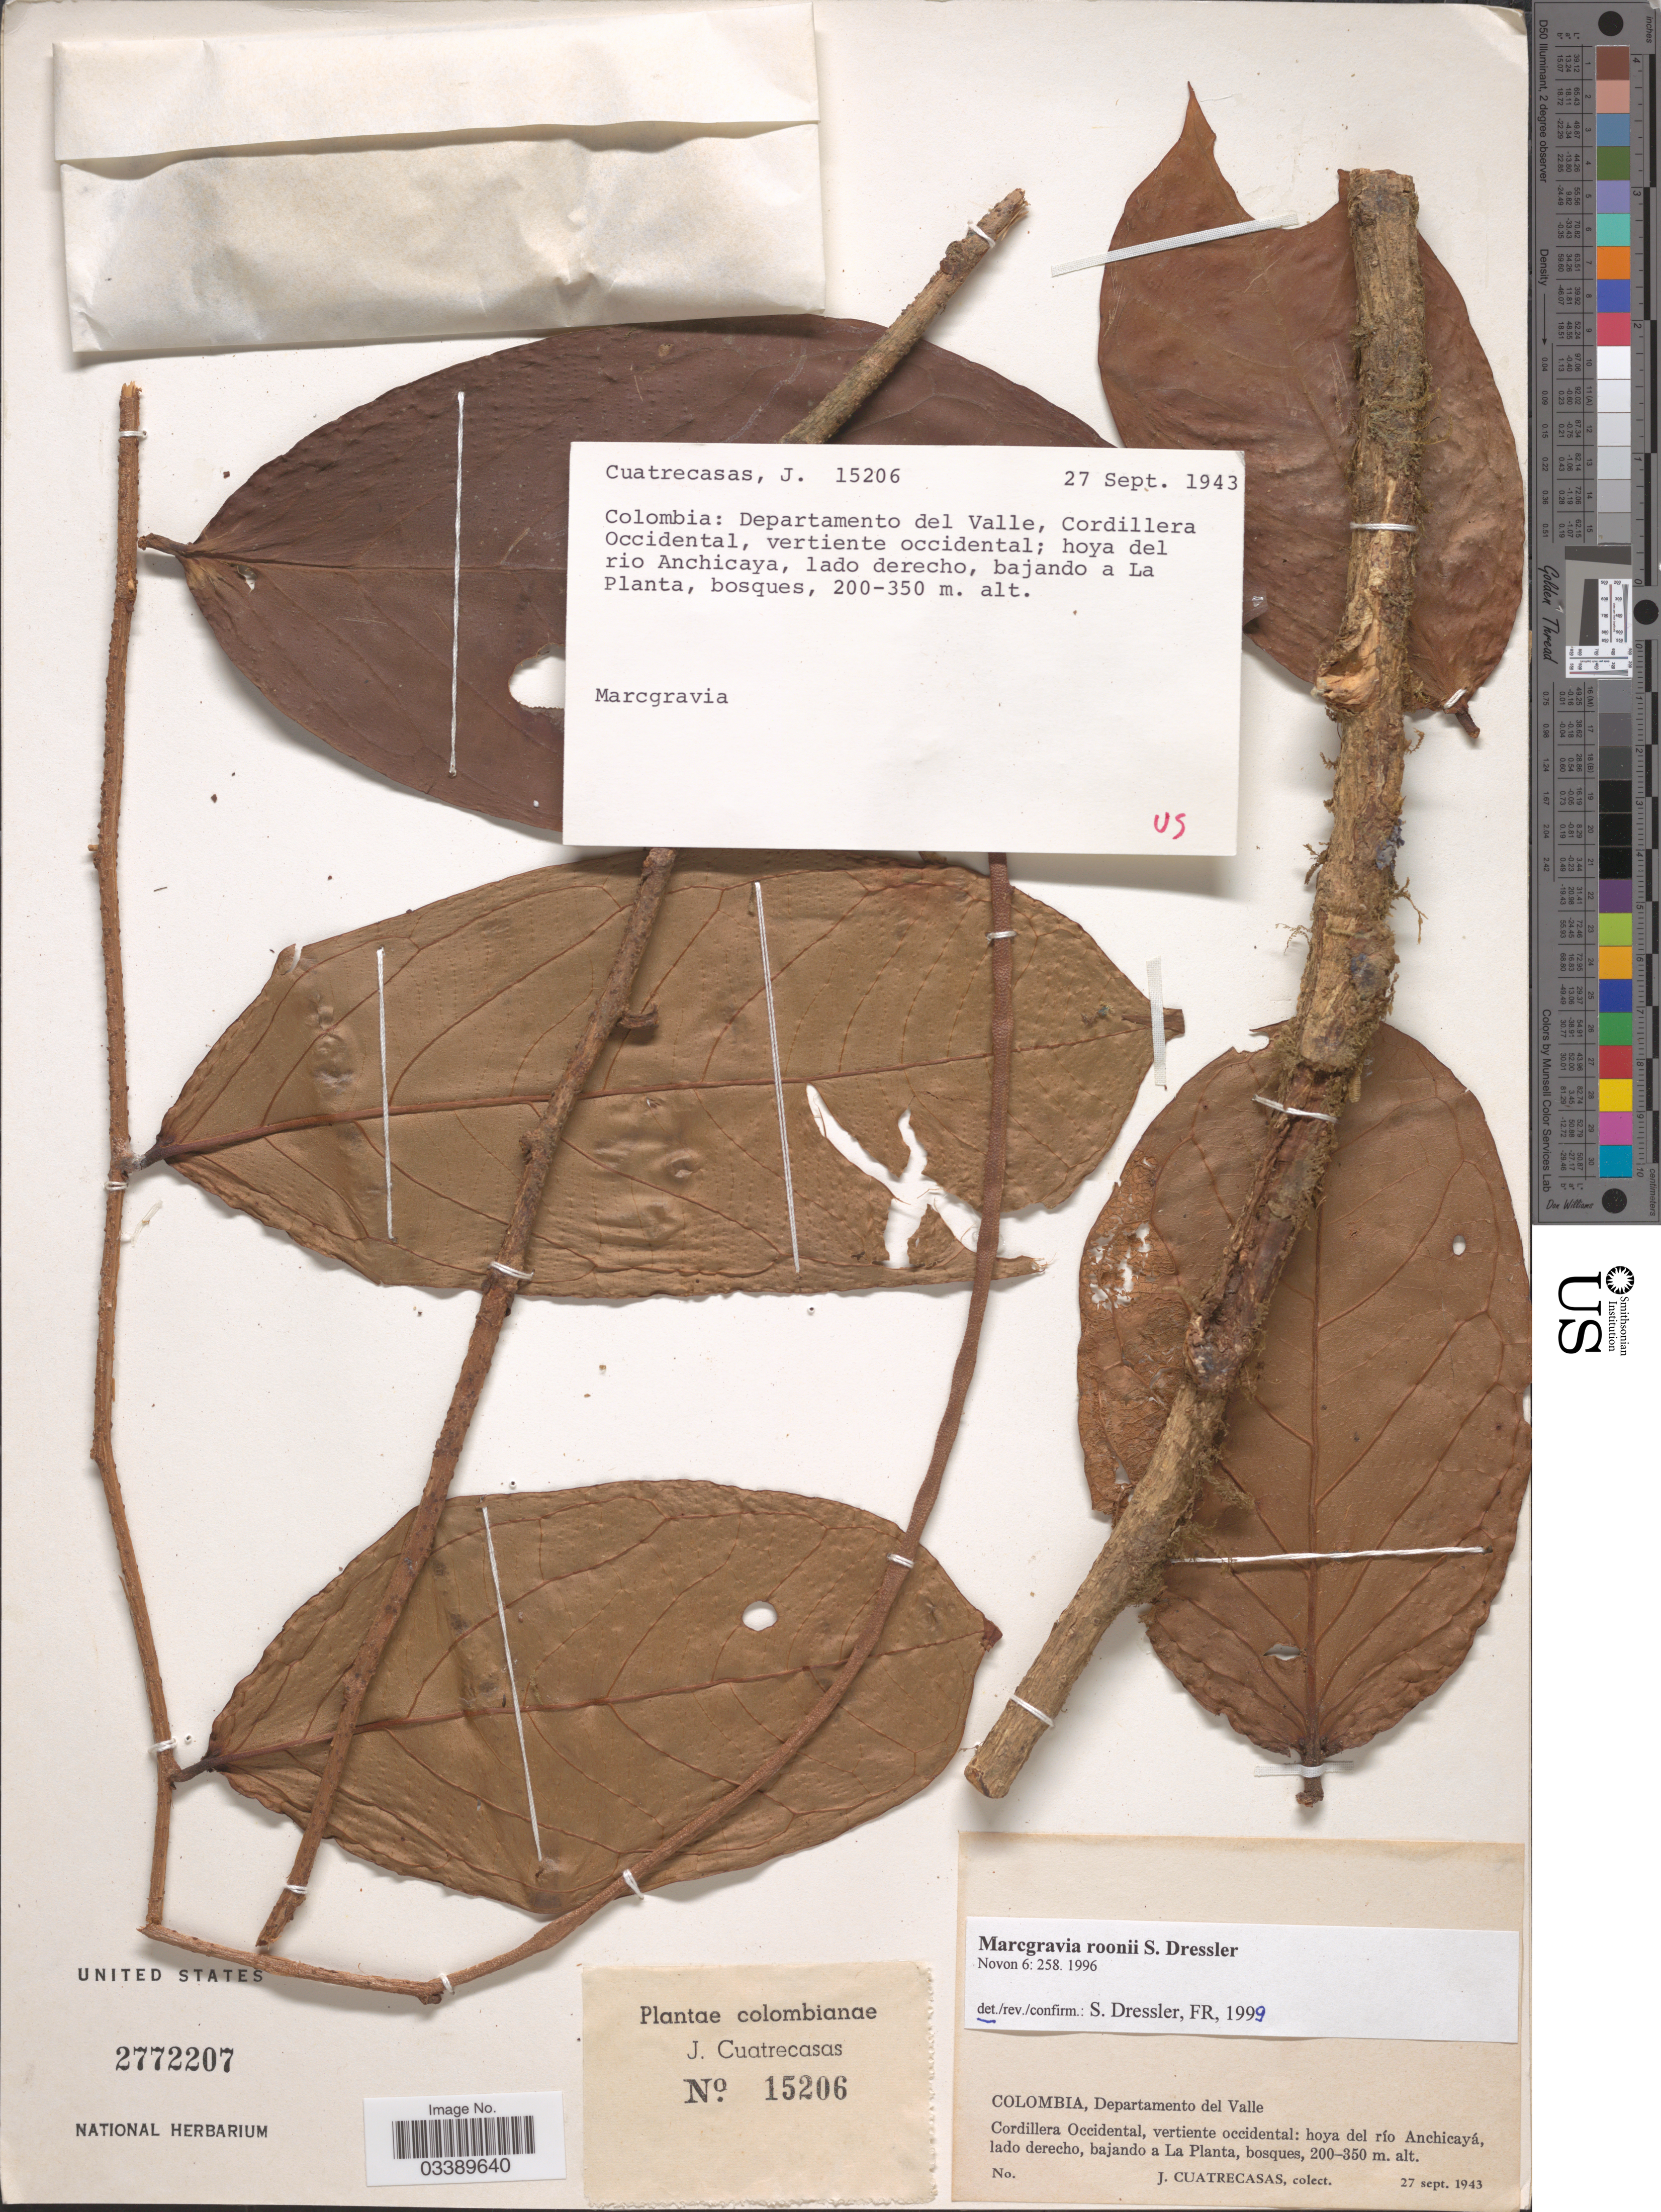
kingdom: Plantae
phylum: Tracheophyta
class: Magnoliopsida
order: Ericales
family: Marcgraviaceae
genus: Marcgravia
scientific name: Marcgravia roonii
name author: S. Dressler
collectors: J. Cuatrecasas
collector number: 15206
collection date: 1943-09-27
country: Colombia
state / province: Valle del Cauca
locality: Departamento del Valle. Cordillera Occidental, vertiente occidental: hoya del río Anchicayá, lado derecho, bajando a La Planta.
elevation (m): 200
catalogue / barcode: US 2772207